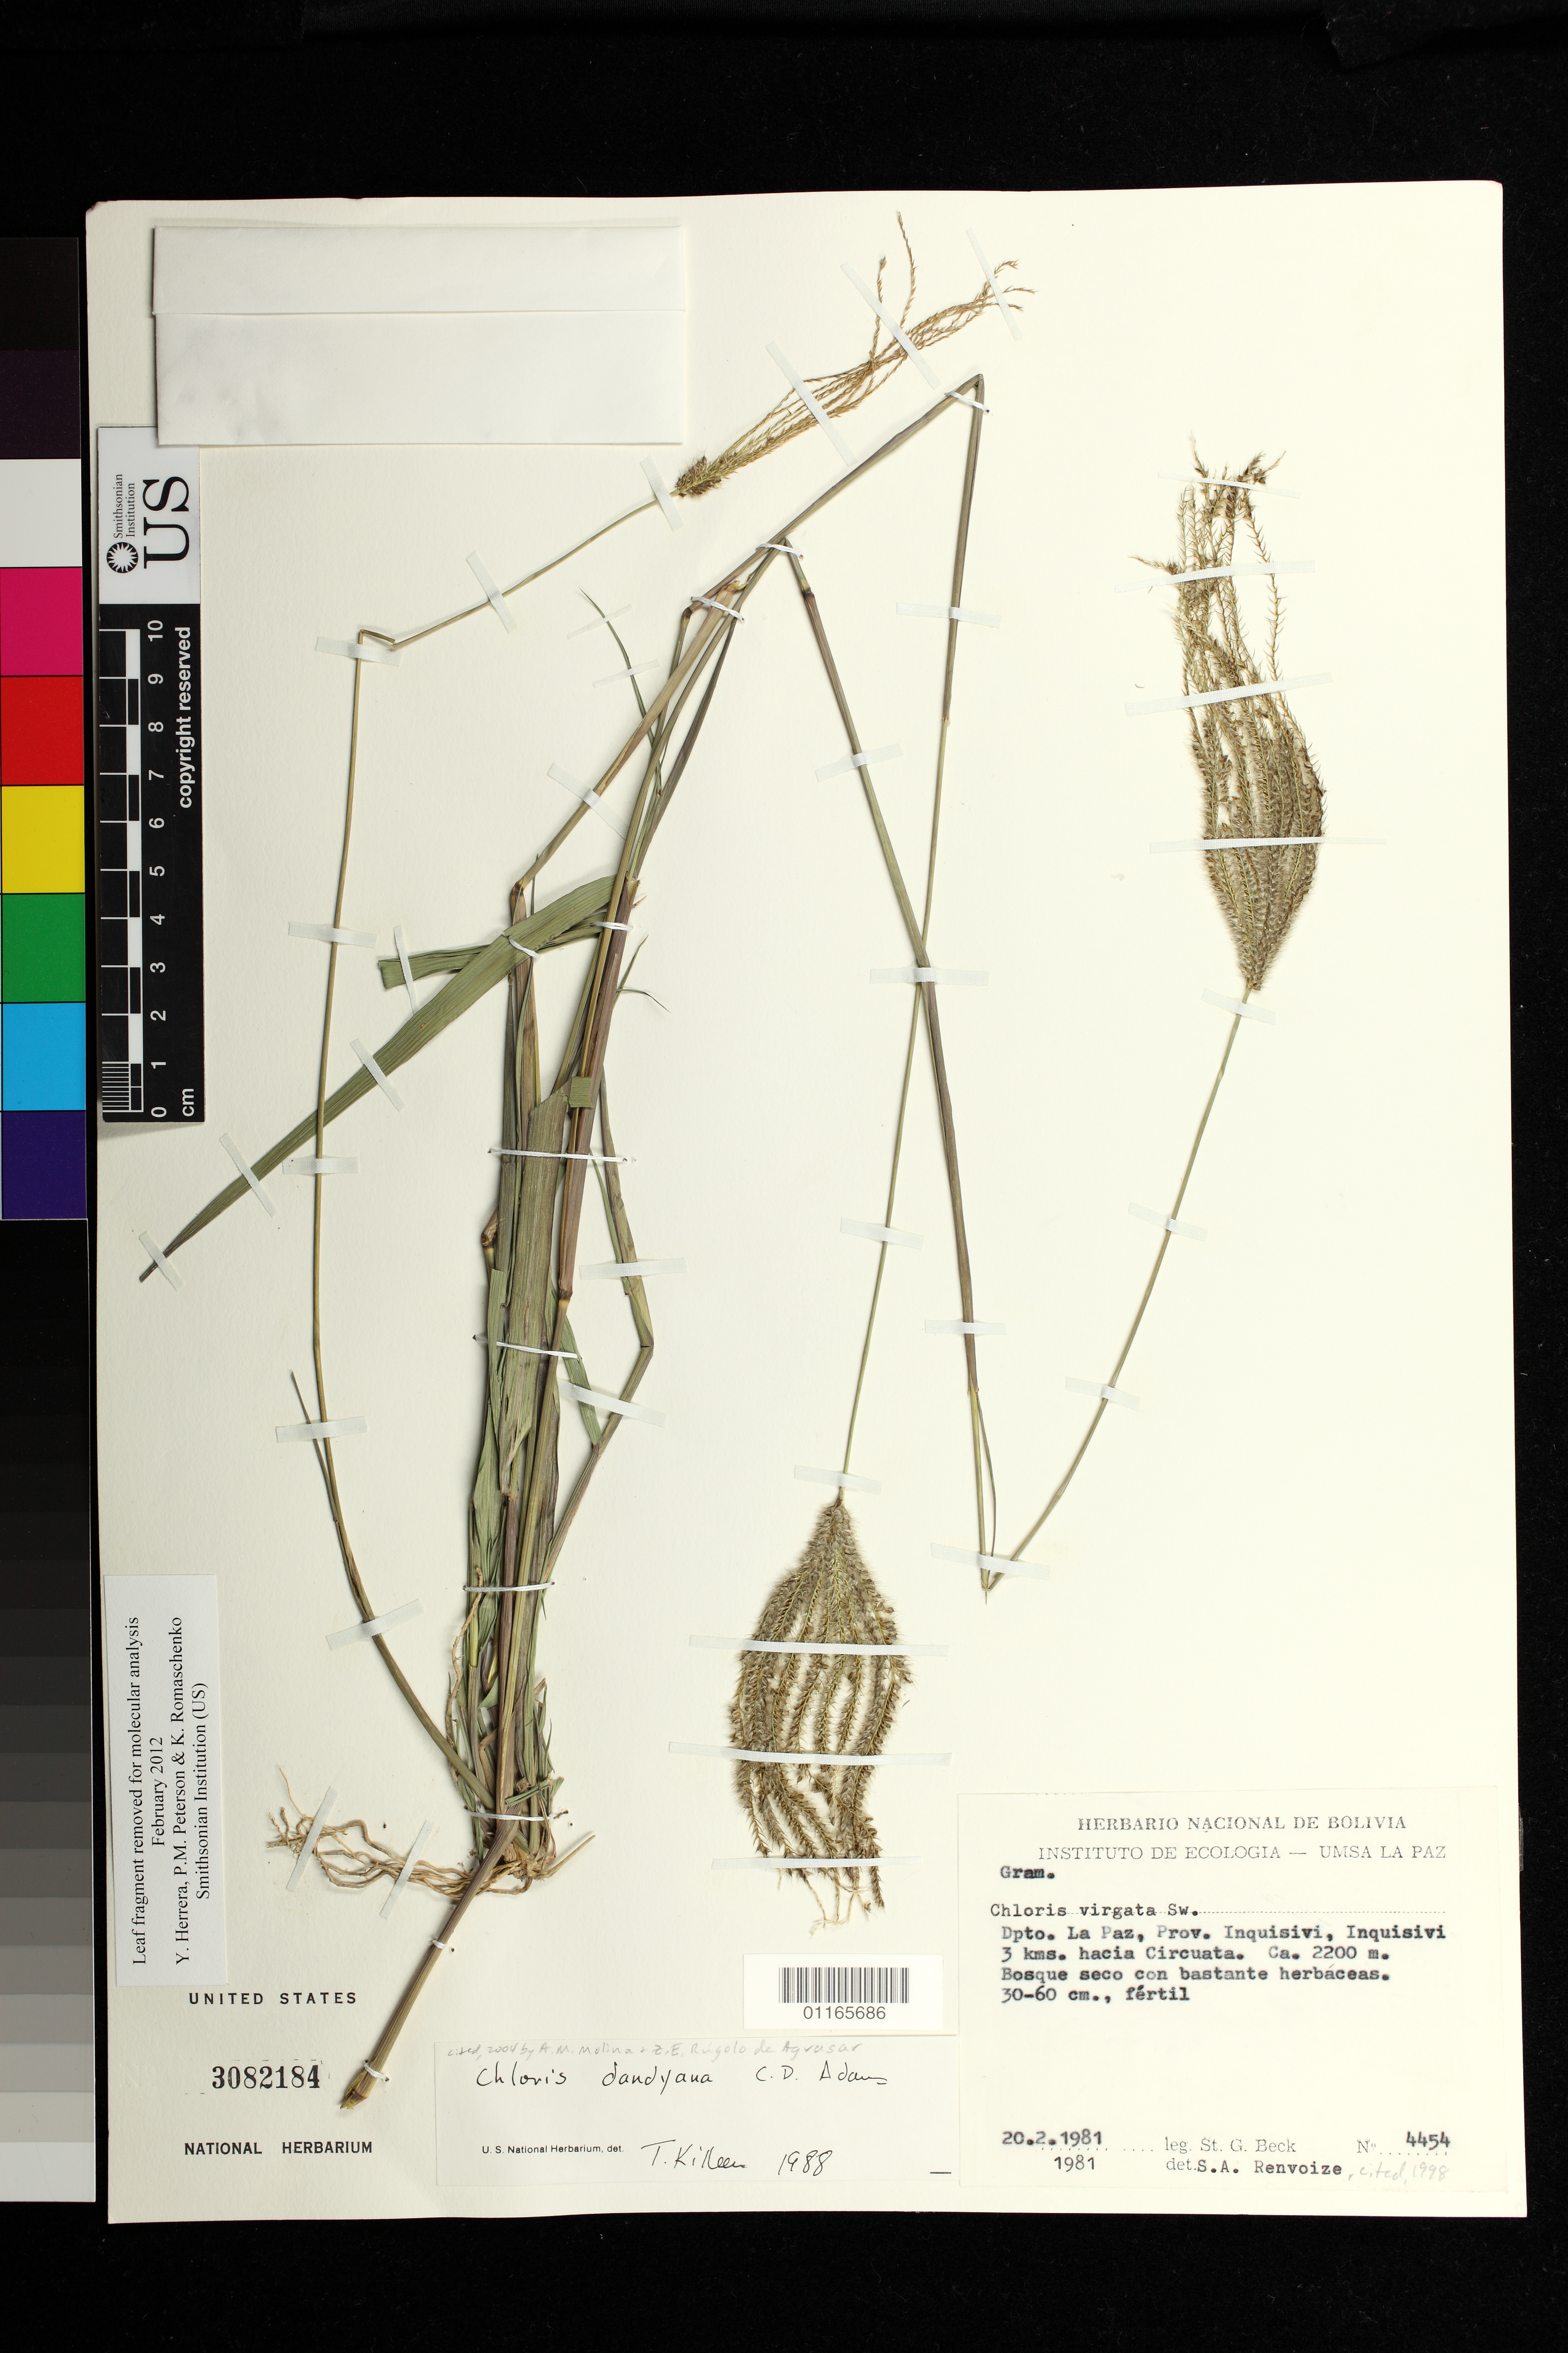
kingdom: Plantae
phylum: Tracheophyta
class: Liliopsida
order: Poales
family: Poaceae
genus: Chloris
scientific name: Chloris dandyana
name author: C.D. Adams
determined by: Killeei, T.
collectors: S. G. Beck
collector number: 4454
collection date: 1981-02-20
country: Bolivia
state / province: La Paz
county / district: Inquisivi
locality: Dpto. Laz Paz, Prov. Inquisivi, Inquisivi 3 kms. hacia Circuata.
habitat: Bosque seco con bastante herbaceas.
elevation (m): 2200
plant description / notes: Leaf fragment removed for molecular analysis February 2012 Y. Herrera, P.M. Peterson & K. Romaschenko Smithsonian Institution (US)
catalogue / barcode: US 3082184